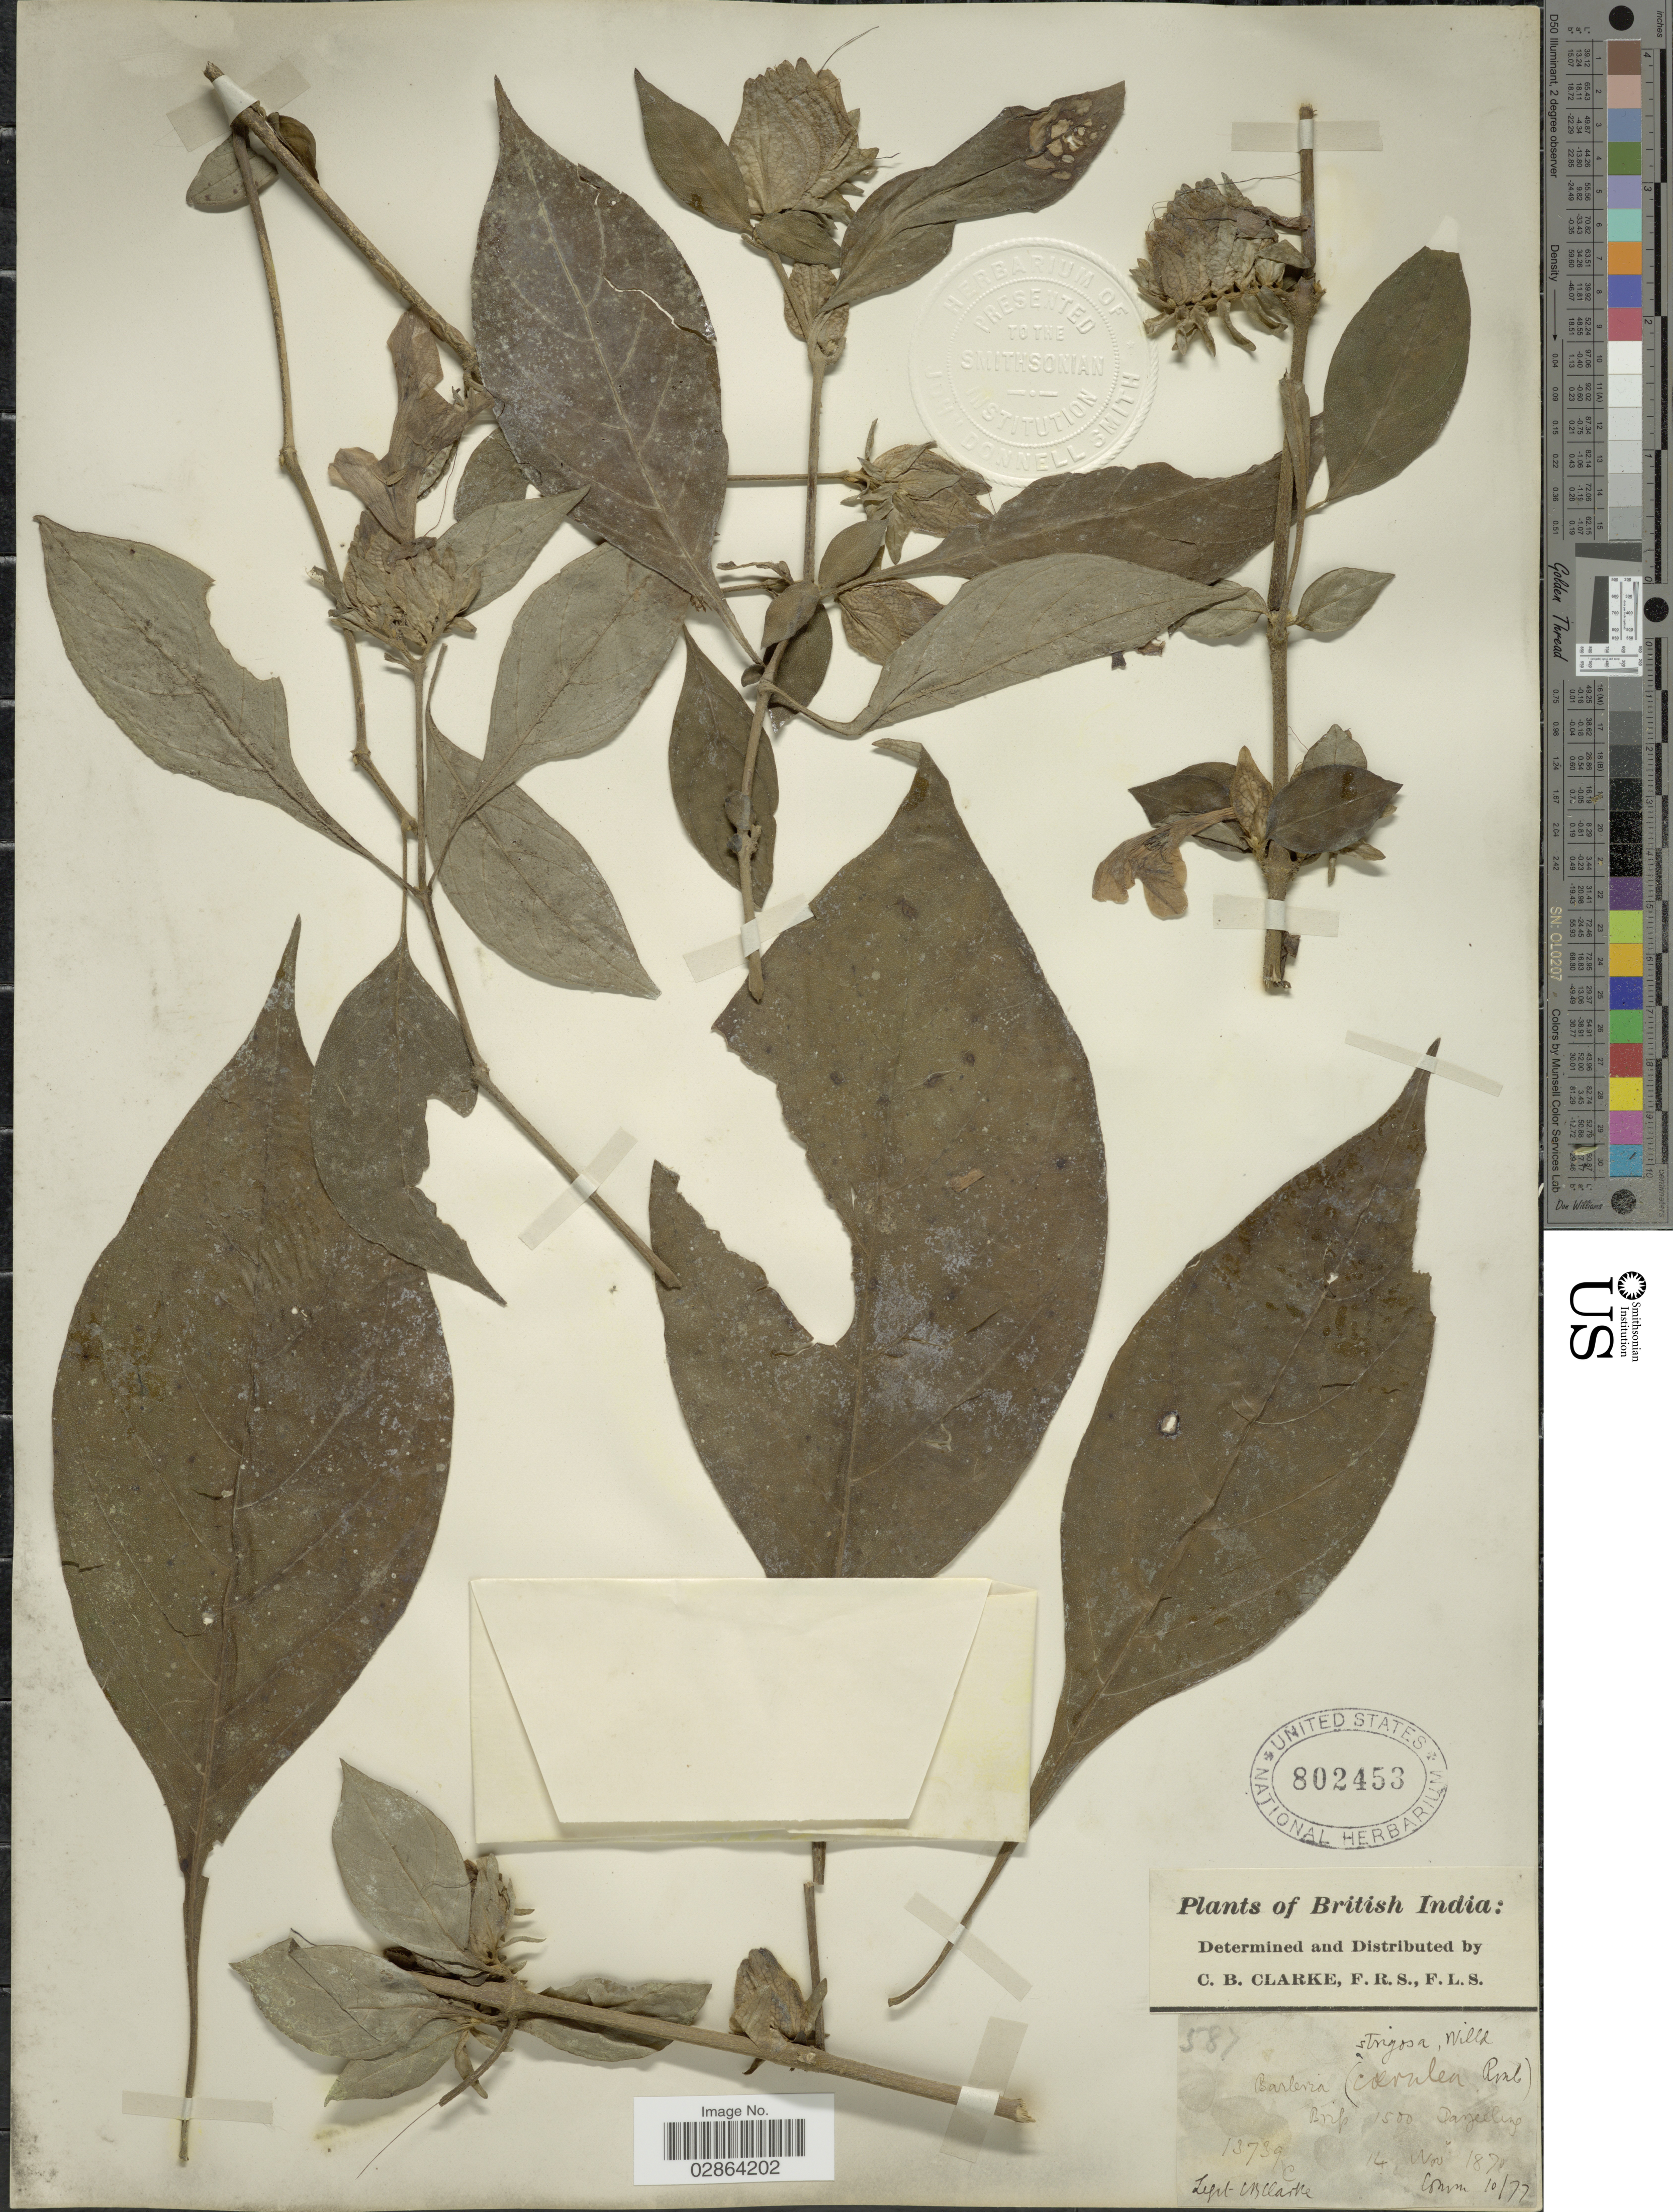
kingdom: Plantae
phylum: Tracheophyta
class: Magnoliopsida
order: Lamiales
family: Acanthaceae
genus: Barleria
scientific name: Barleria strigosa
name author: Willd.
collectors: C. B. Clarke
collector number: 13739C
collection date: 1870-11-14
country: India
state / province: West Bengal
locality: British India, Brip, Darjeeling.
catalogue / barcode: US 802453